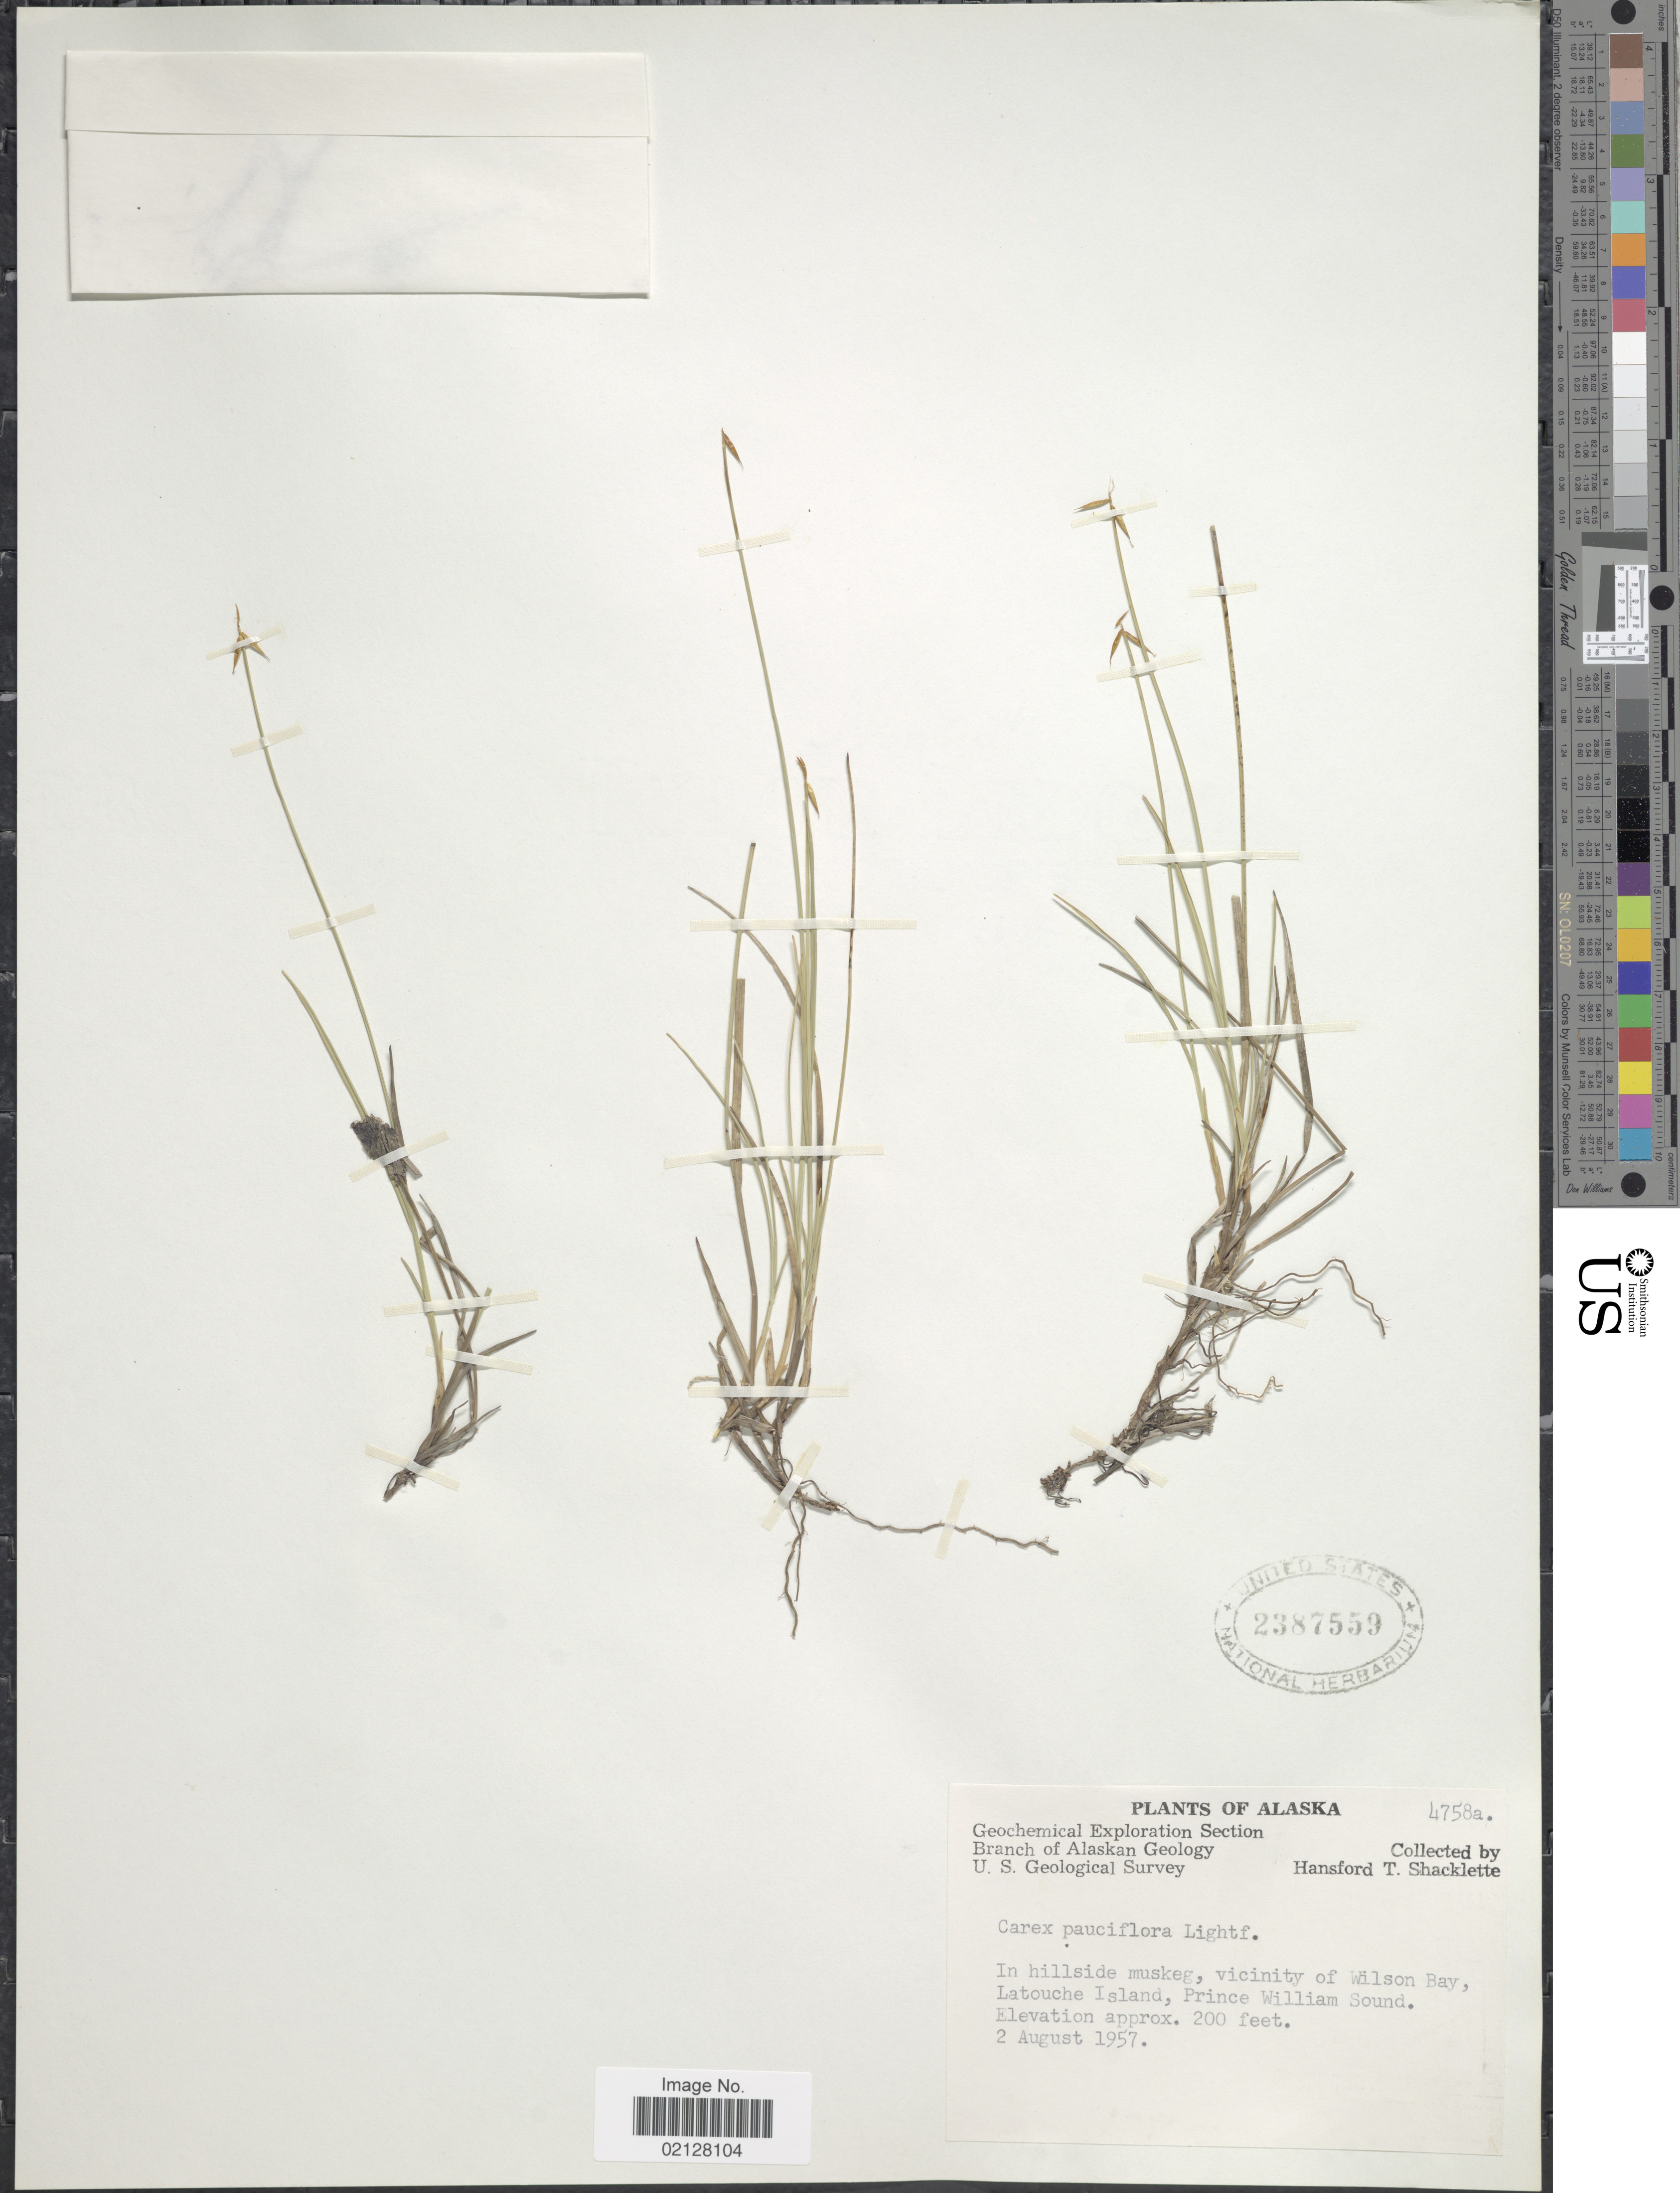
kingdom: Plantae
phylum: Tracheophyta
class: Liliopsida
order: Poales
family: Cyperaceae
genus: Carex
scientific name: Carex pauciflora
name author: Lightf.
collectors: H. Shacklette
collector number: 4758A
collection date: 1957-08-02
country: United States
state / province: Alaska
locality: In hillside muskeg, vicinity of Wilson Bay, Latouche Island, Prince William Sound.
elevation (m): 61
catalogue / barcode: US 2387559